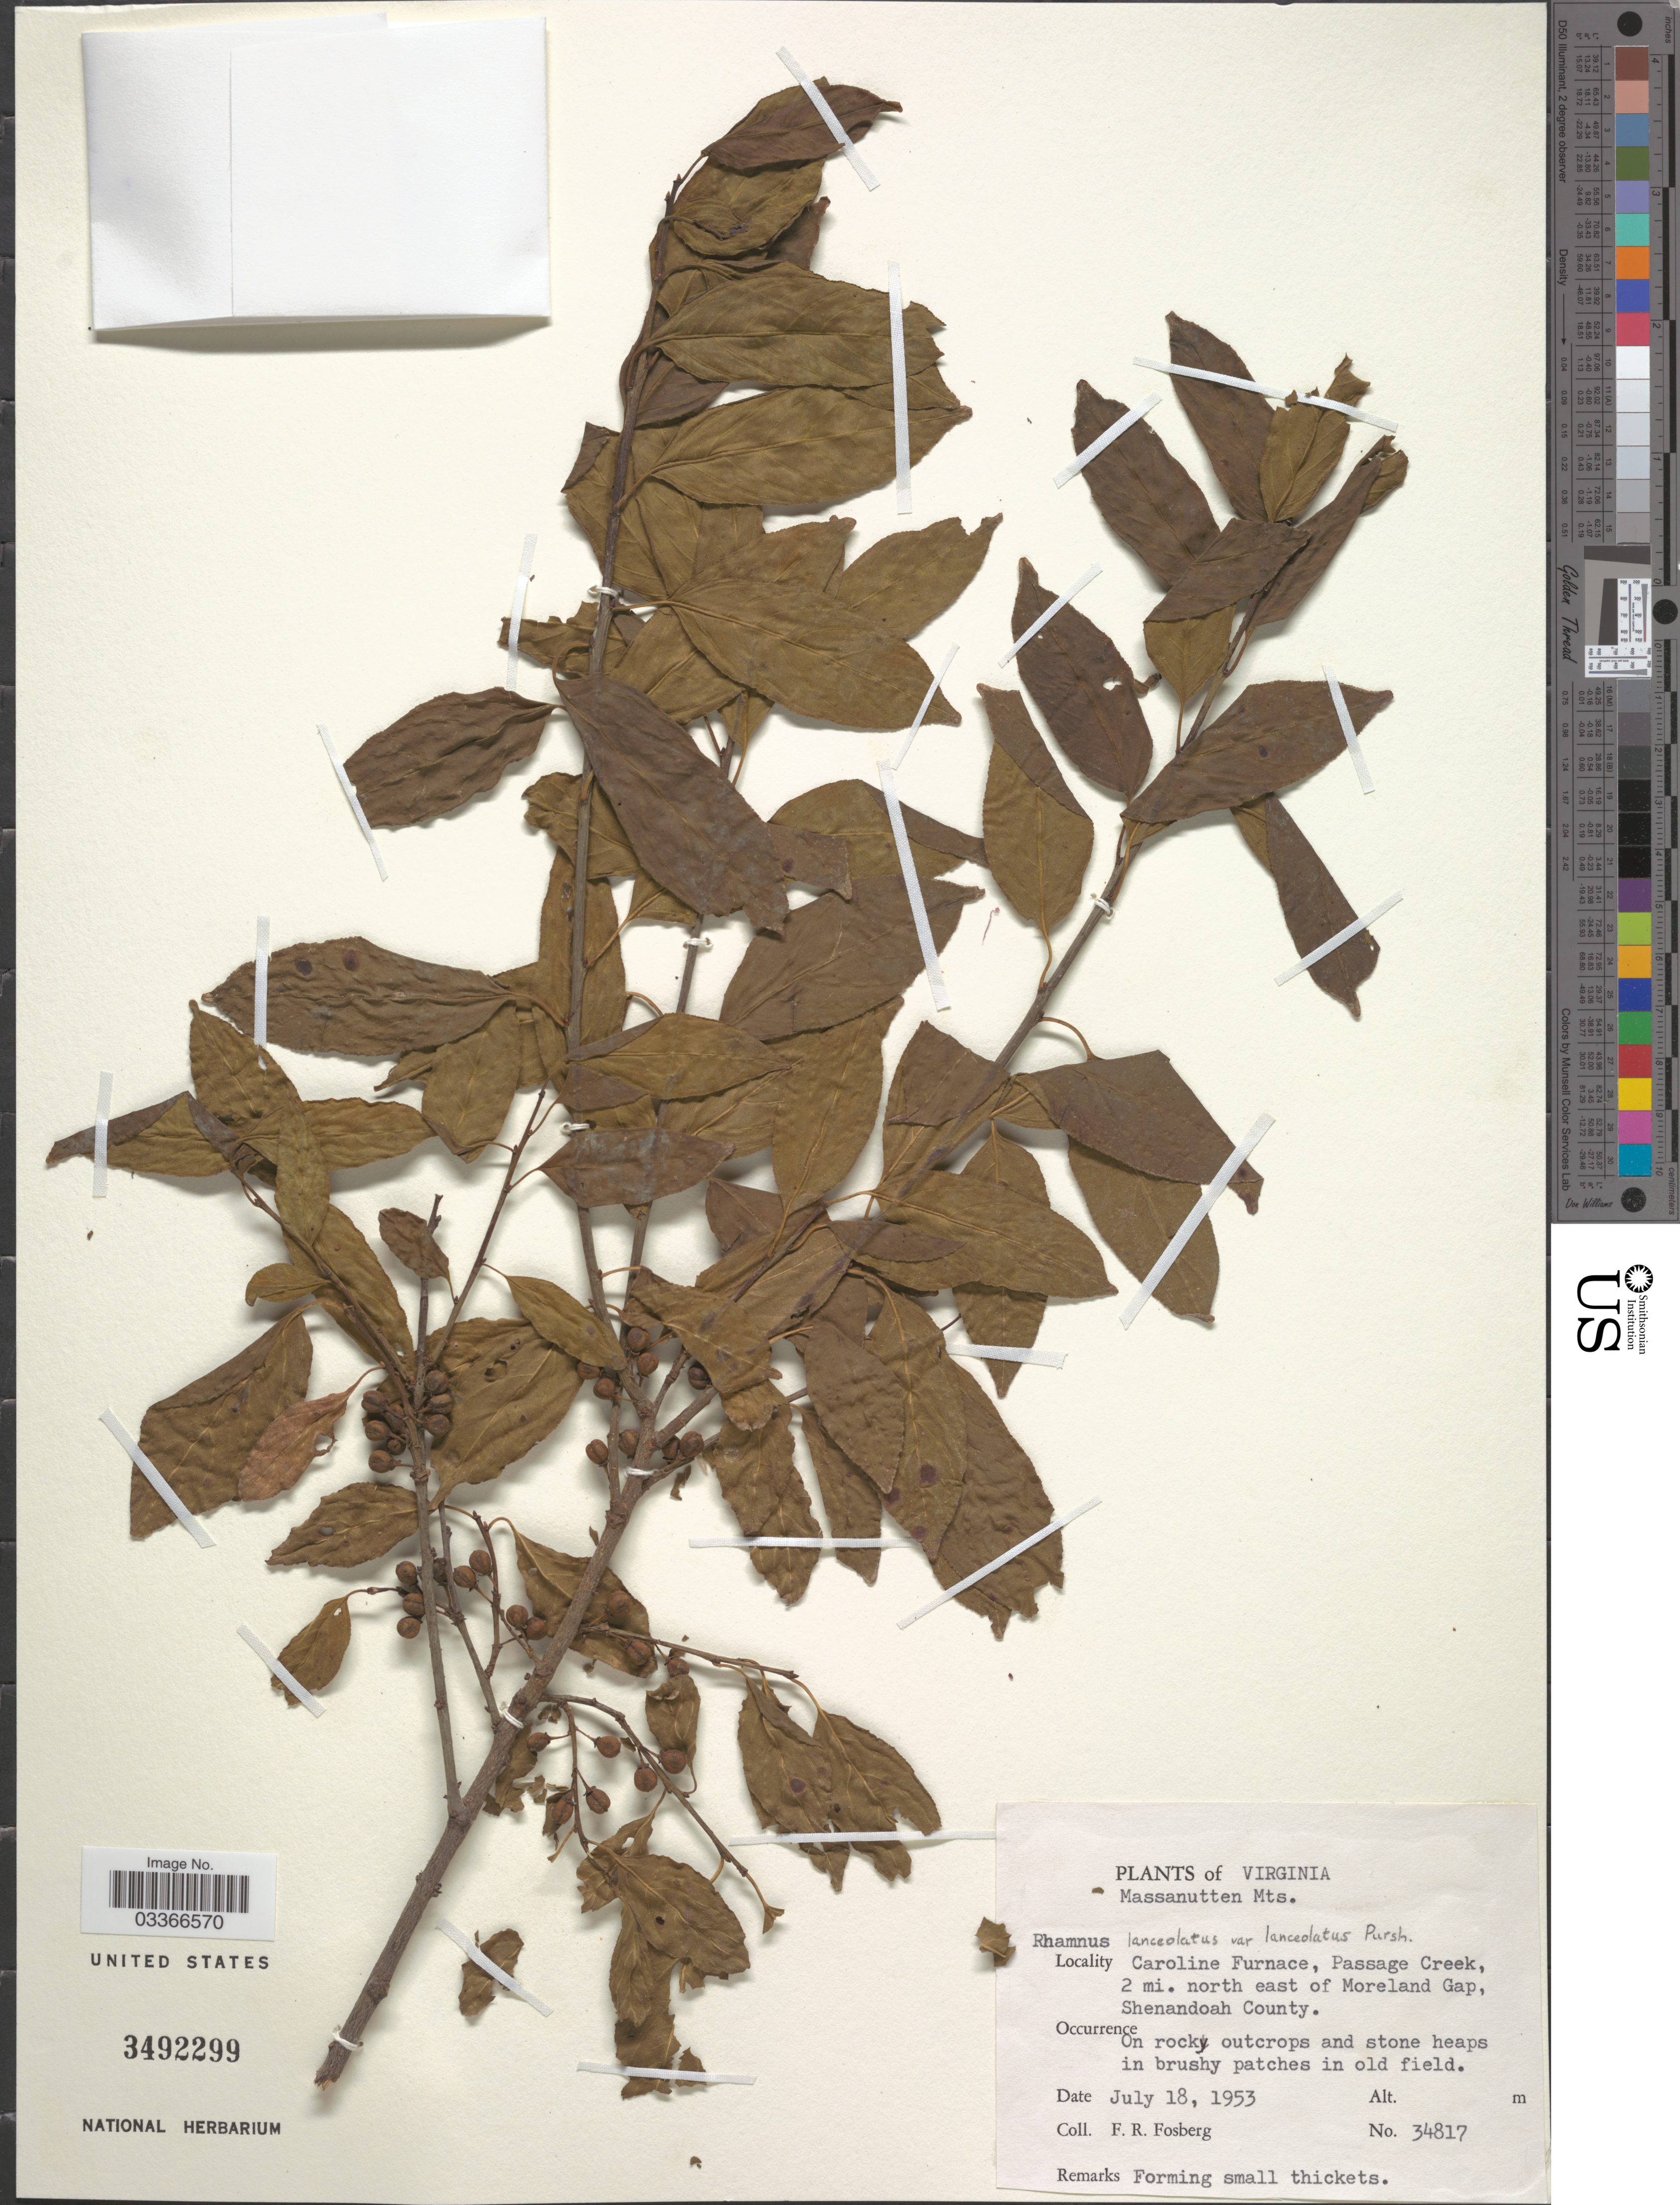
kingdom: Plantae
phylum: Tracheophyta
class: Magnoliopsida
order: Rosales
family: Rhamnaceae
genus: Rhamnus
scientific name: Rhamnus lanceolata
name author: Pursh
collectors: F. R. Fosberg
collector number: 34817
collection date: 1953-07-18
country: United States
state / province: Virginia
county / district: Shenandoah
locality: Massanutten Mts. Caroline Furnace, Passage Creek, 2 mi. north east of Moreland Gap, Shenandoah County.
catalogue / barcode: US 3492299